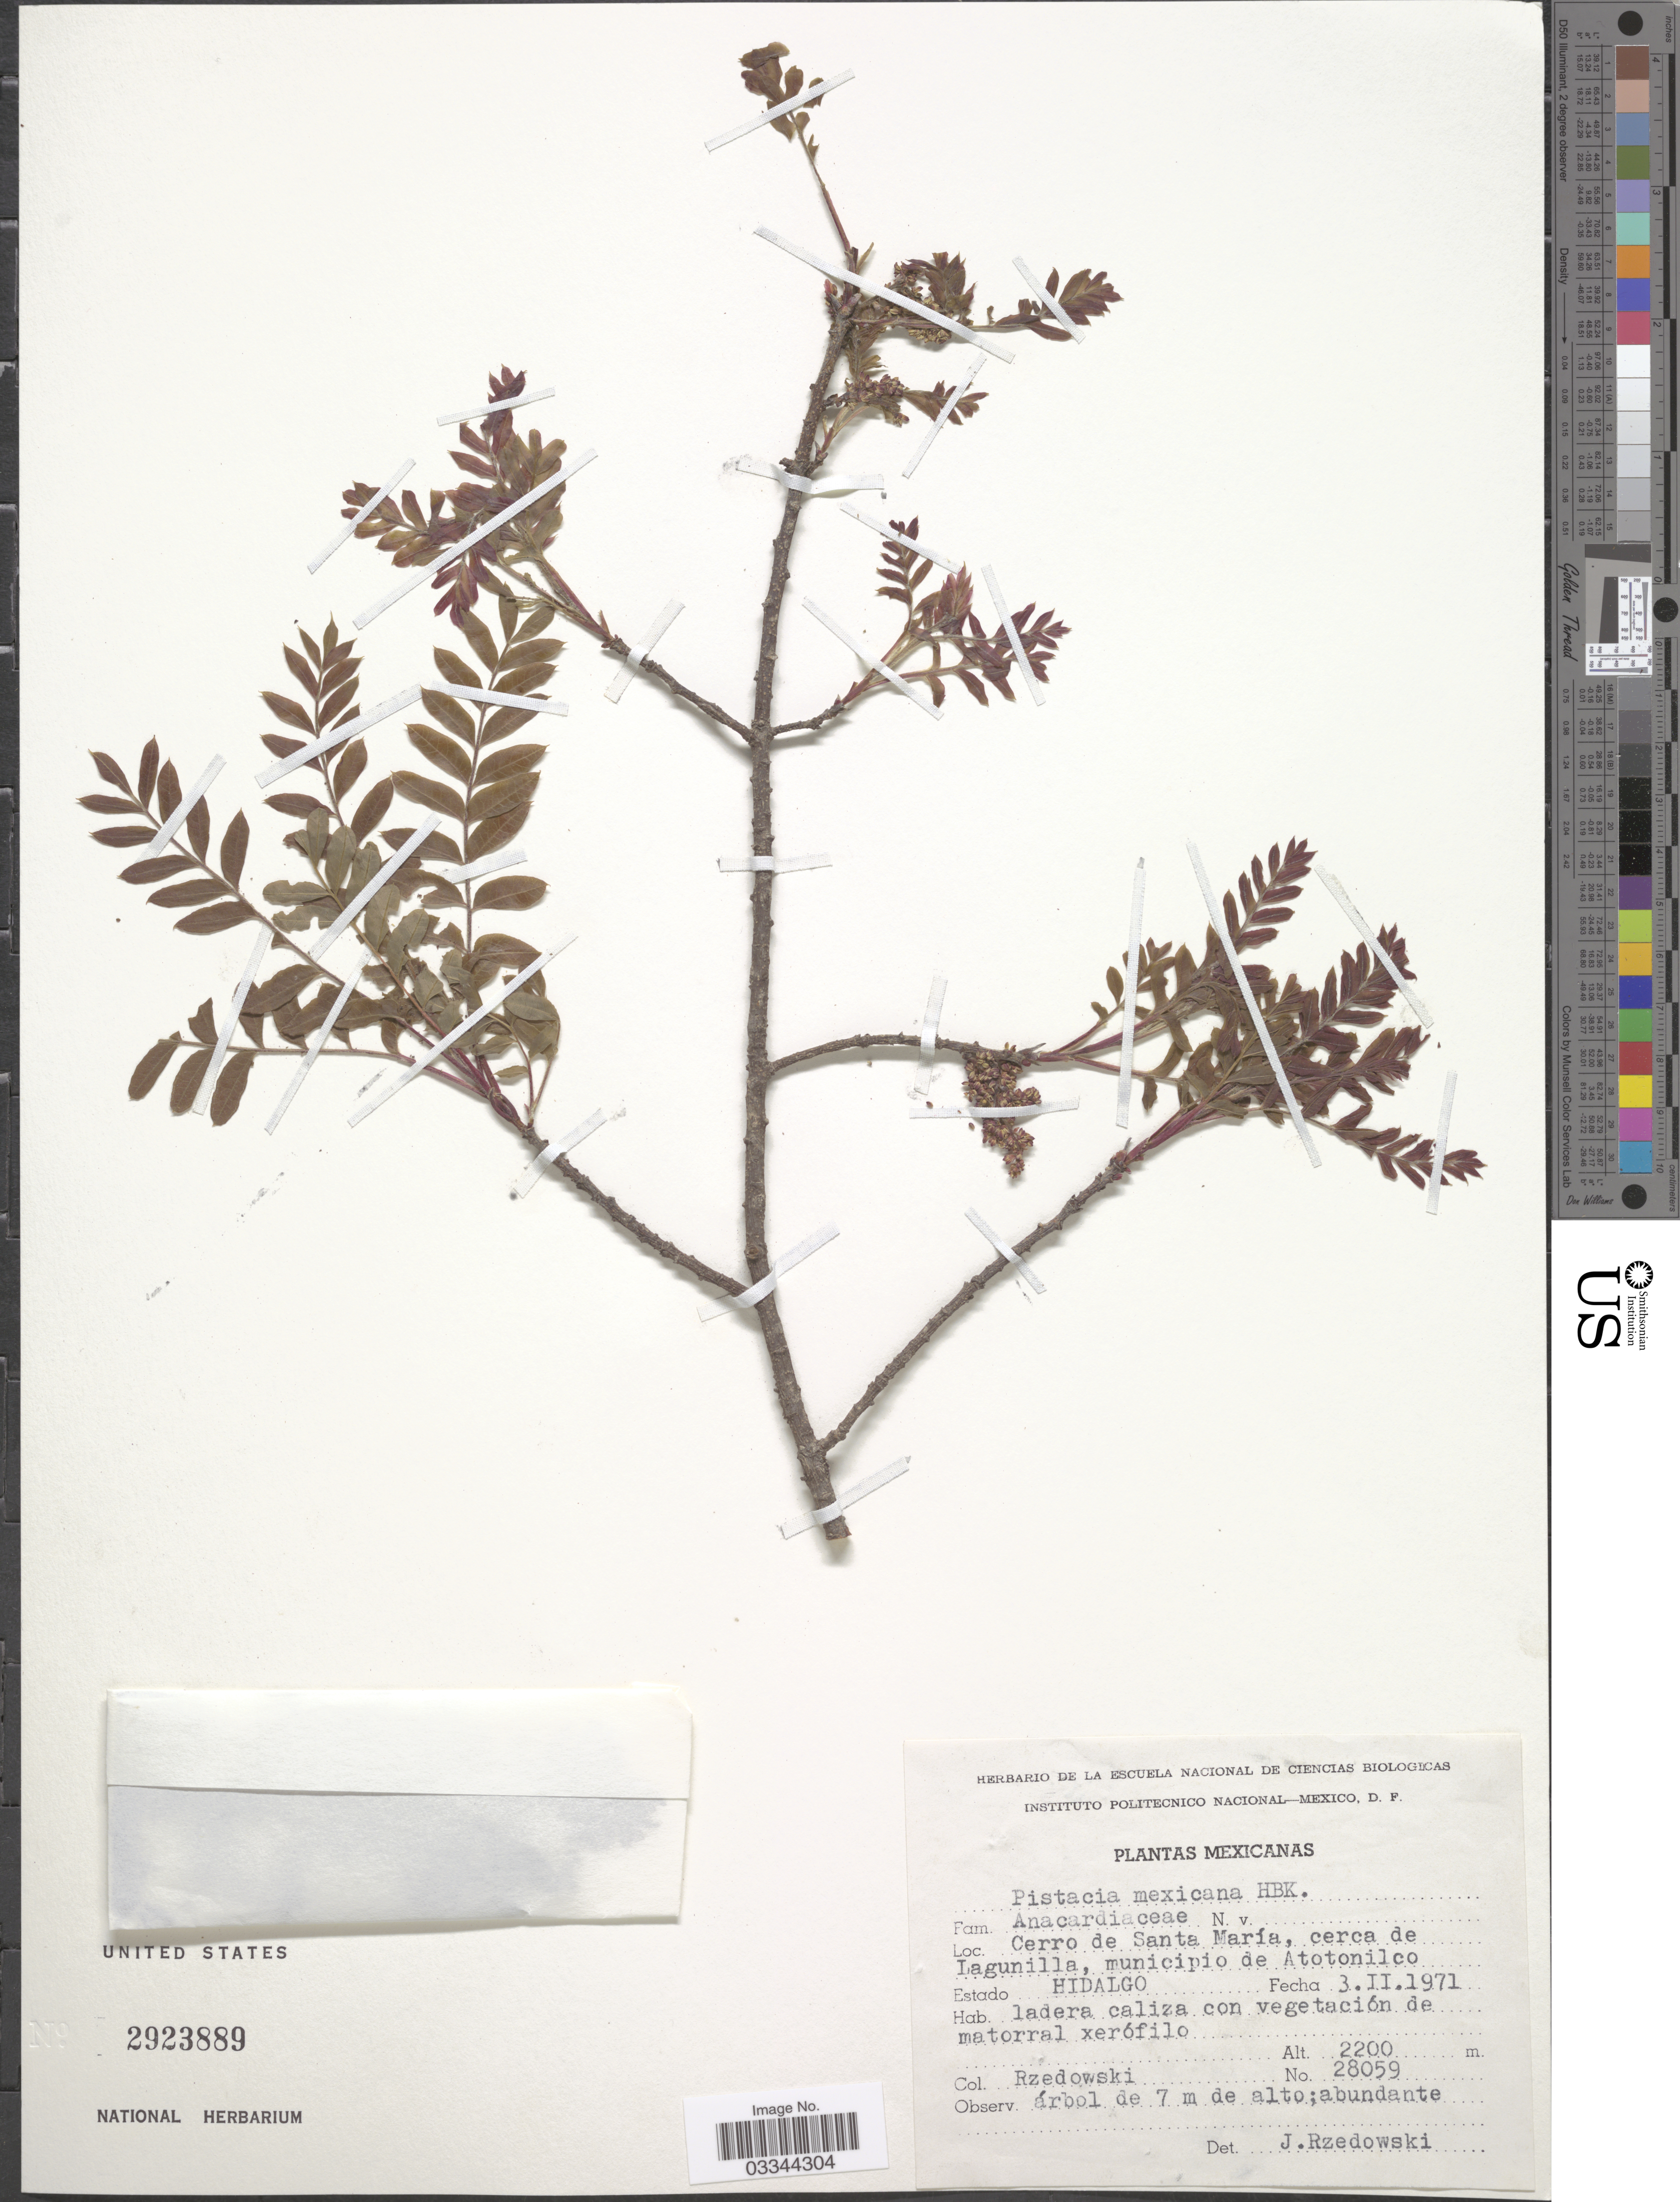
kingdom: Plantae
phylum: Tracheophyta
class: Magnoliopsida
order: Sapindales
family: Anacardiaceae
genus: Pistacia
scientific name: Pistacia mexicana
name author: Kunth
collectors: Rzedowski, --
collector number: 28059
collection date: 1971-02-03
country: Mexico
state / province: Hidalgo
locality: Cerro de Santa María, cerca de Lagunilla, municipio de Atotonilco.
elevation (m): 2200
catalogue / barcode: US 2923889